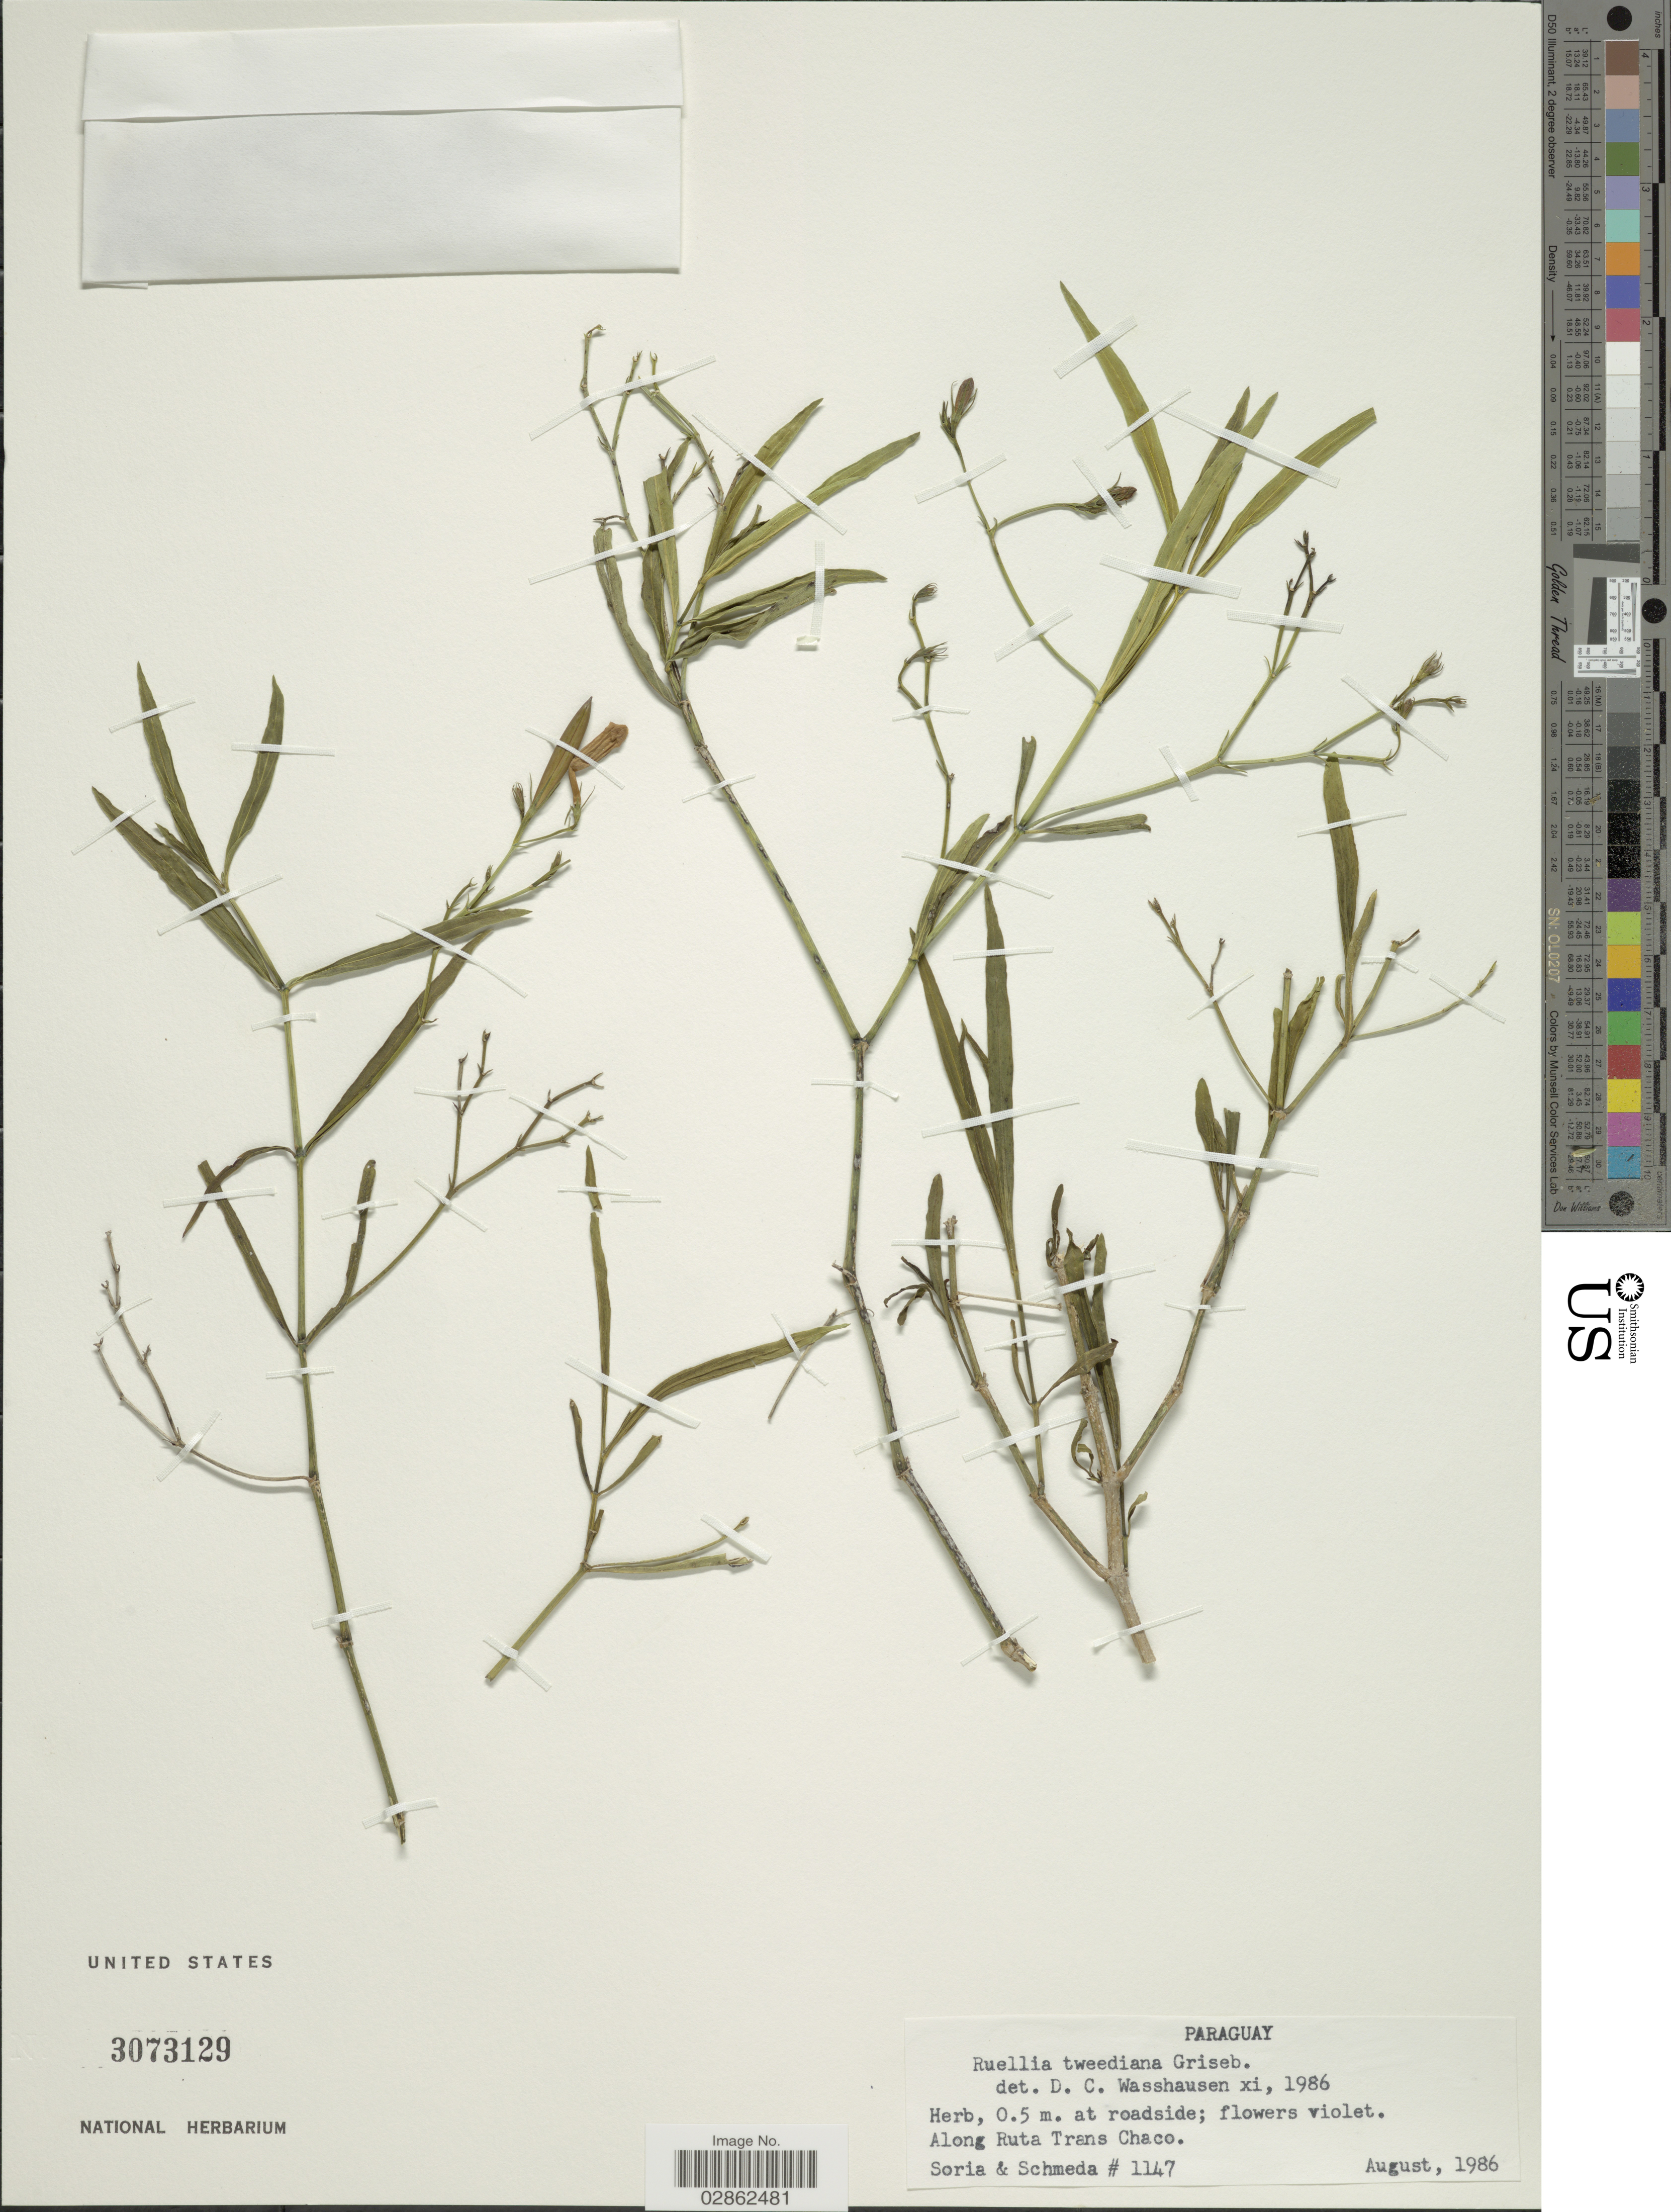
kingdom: Plantae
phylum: Tracheophyta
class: Magnoliopsida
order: Lamiales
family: Acanthaceae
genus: Ruellia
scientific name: Ruellia tweediana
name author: Griseb.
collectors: Soria & Schmeda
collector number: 1147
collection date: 1986-08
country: Paraguay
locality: Along Ruta Trans Chaco.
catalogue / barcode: US 3073129